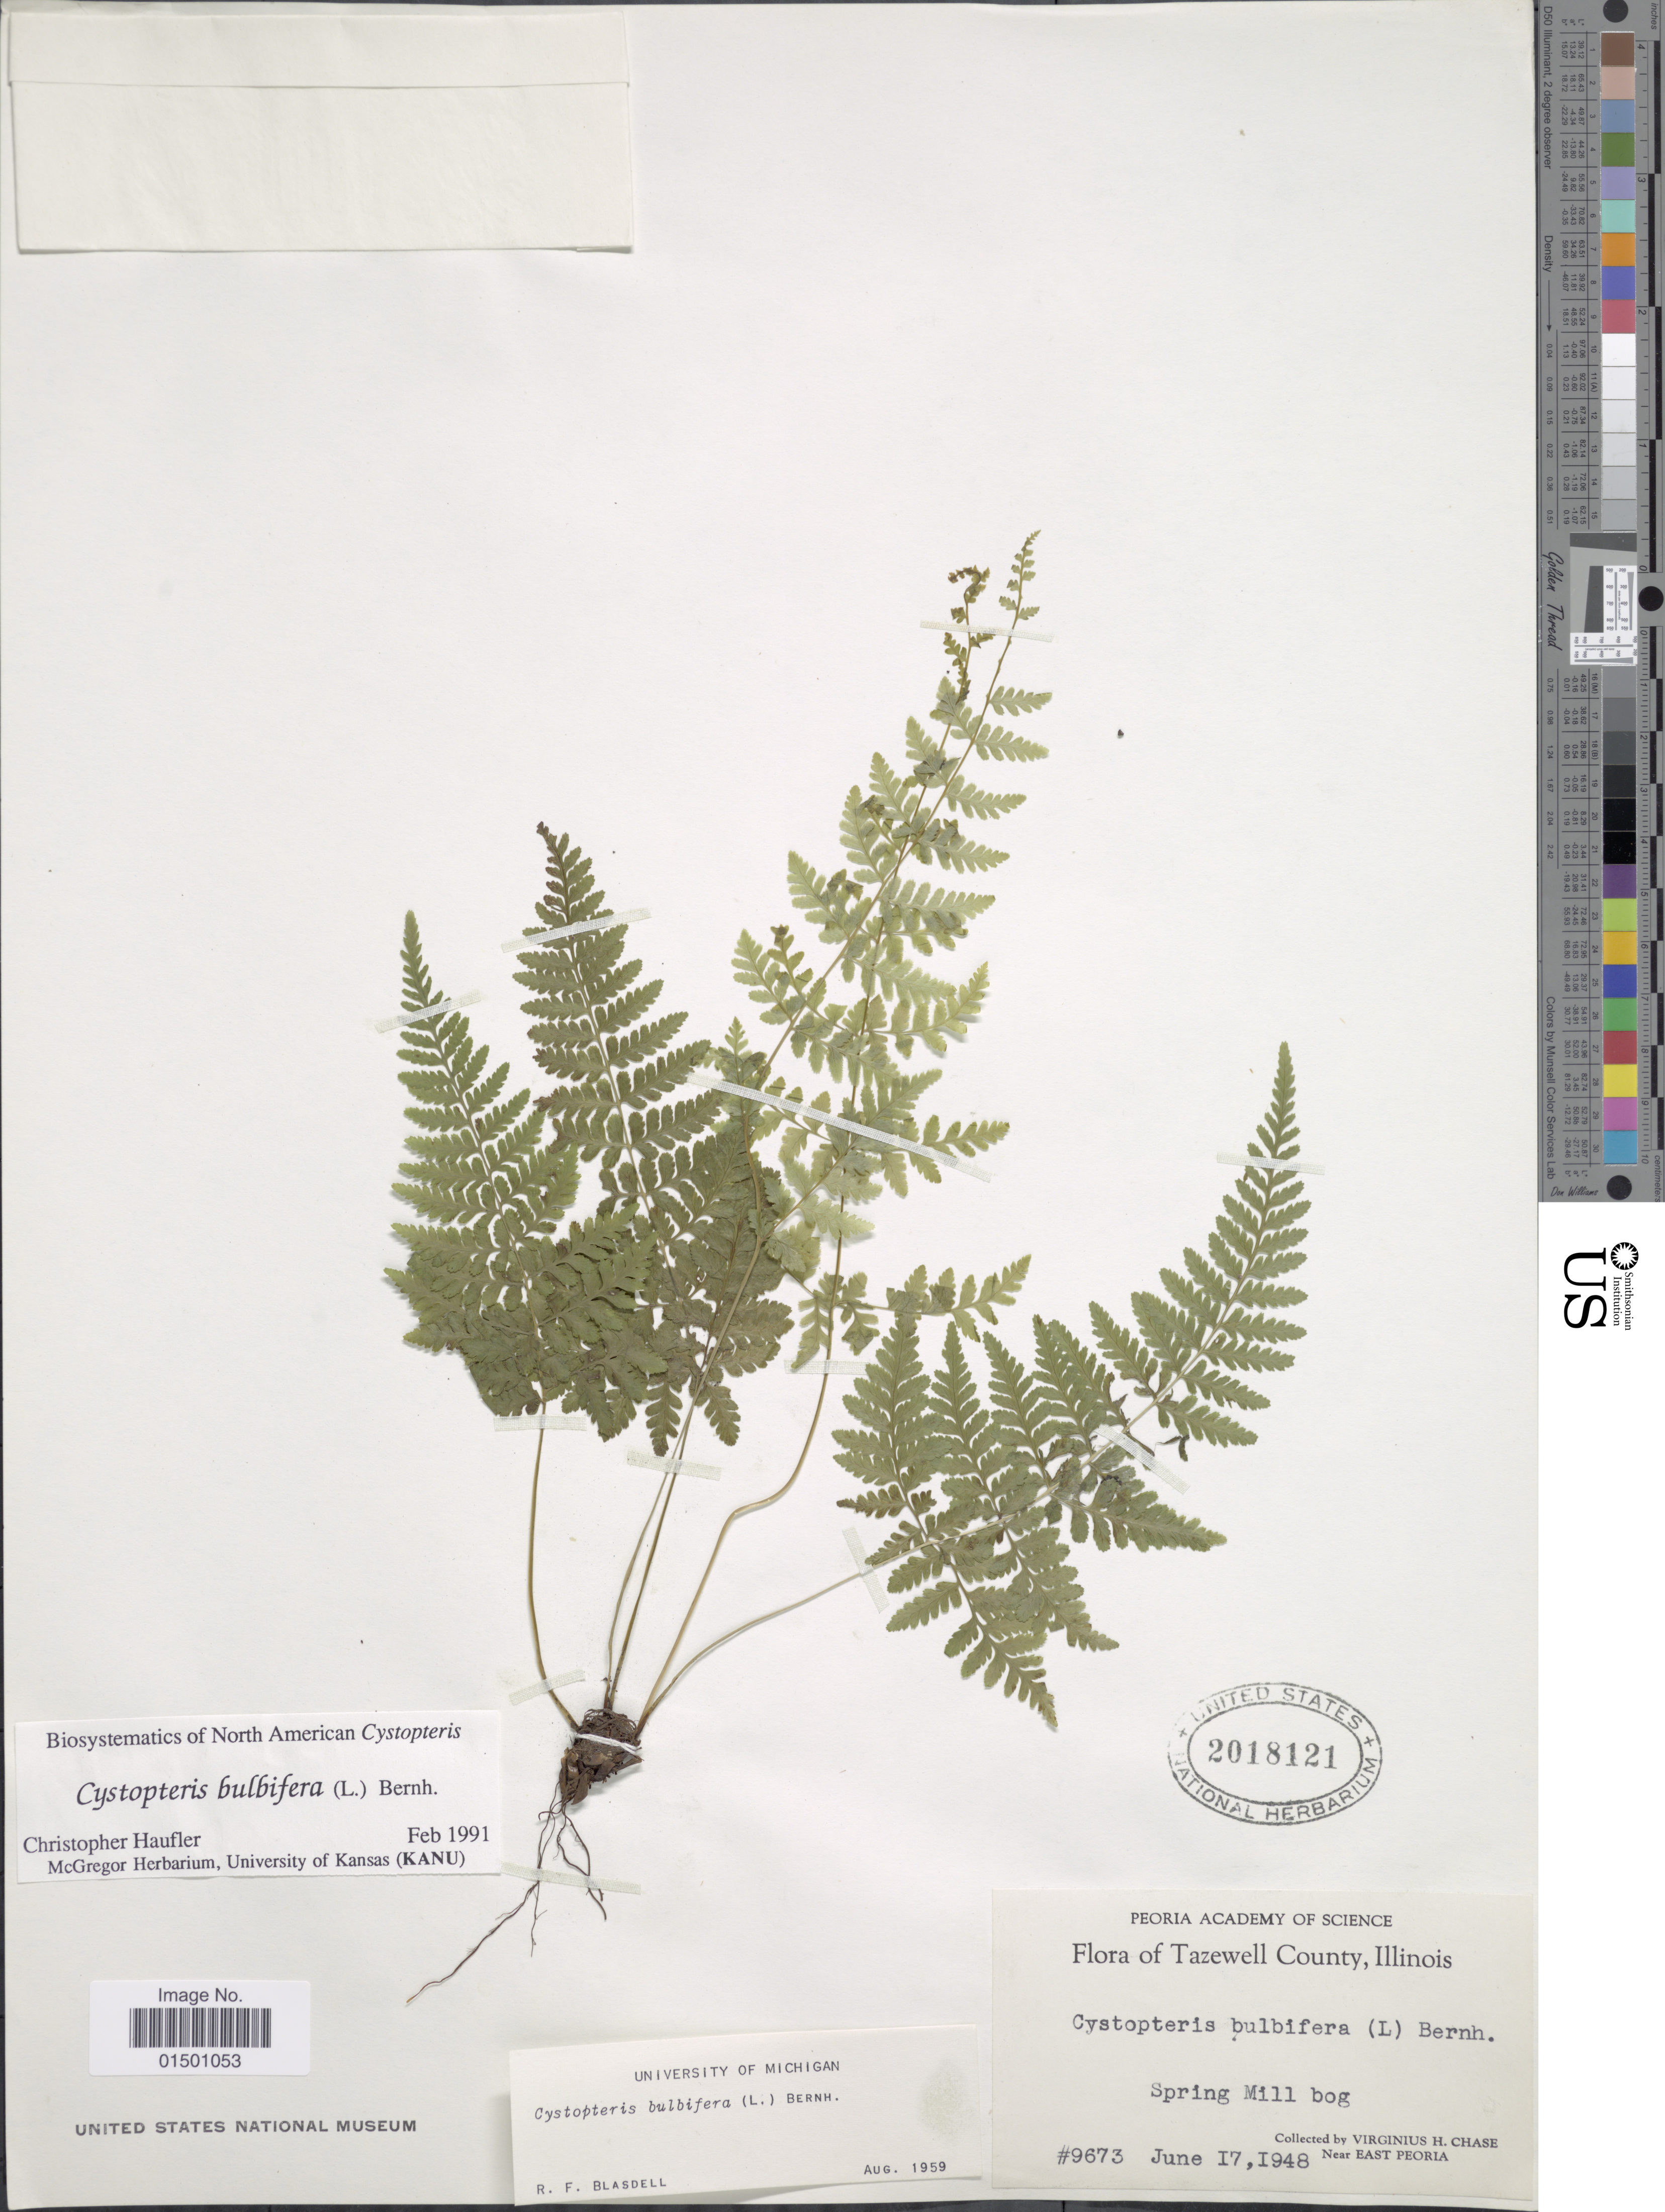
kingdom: Plantae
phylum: Tracheophyta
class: Polypodiopsida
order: Polypodiales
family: Cystopteridaceae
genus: Cystopteris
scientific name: Cystopteris bulbifera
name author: (L.) Bernh.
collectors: V. H. Chase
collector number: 9673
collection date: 1948-06-17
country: United States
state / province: Illinois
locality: Tazewell County, Spring Mill bog, near East Peoria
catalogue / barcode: US 2018121